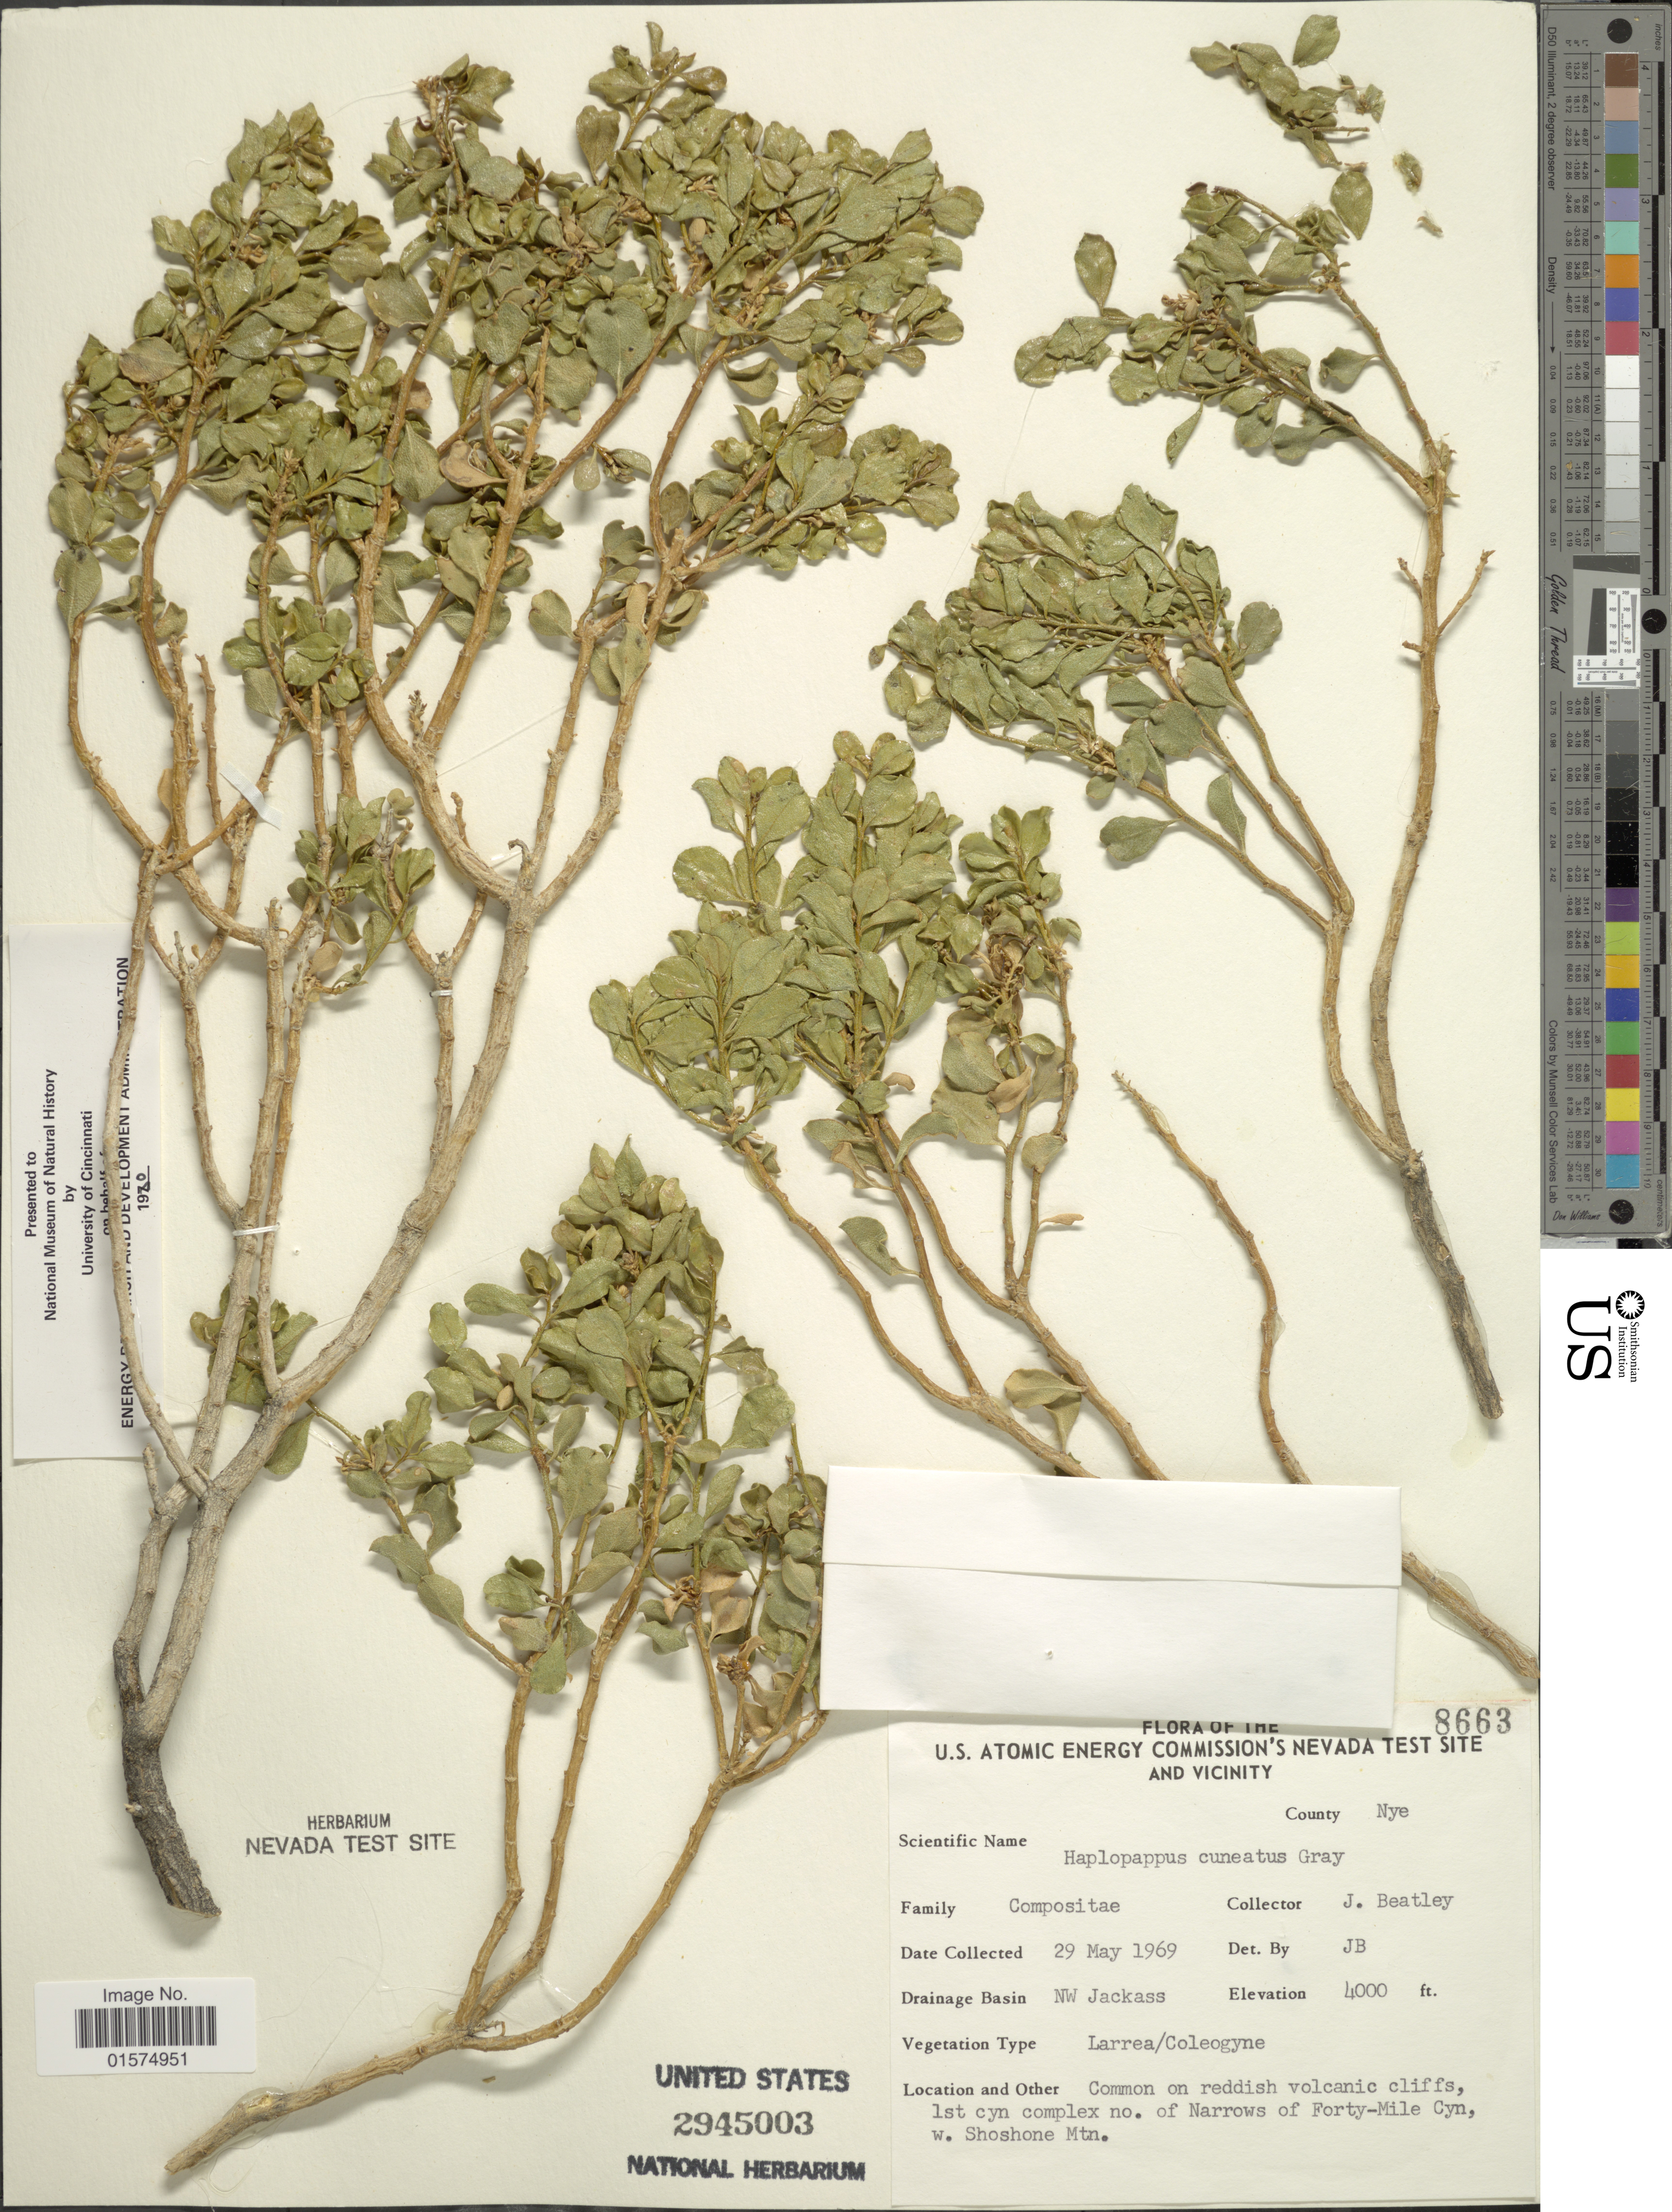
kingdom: Plantae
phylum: Tracheophyta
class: Magnoliopsida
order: Asterales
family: Asteraceae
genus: Ericameria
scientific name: Ericameria cuneata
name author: (A. Gray) McClatchie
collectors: J. C. Beatley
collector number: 8663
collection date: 1969-05-29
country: United States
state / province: Nevada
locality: U.S. Atomic Energy Commission's Nevada Test Site and vicinity. County Nye. Drainage Basin NW Jackass, 1st cyn complex no. of Narrows of Forty-Mile Cyn, w. Shoshone Mtn.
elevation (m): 1219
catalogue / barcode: US 2945003